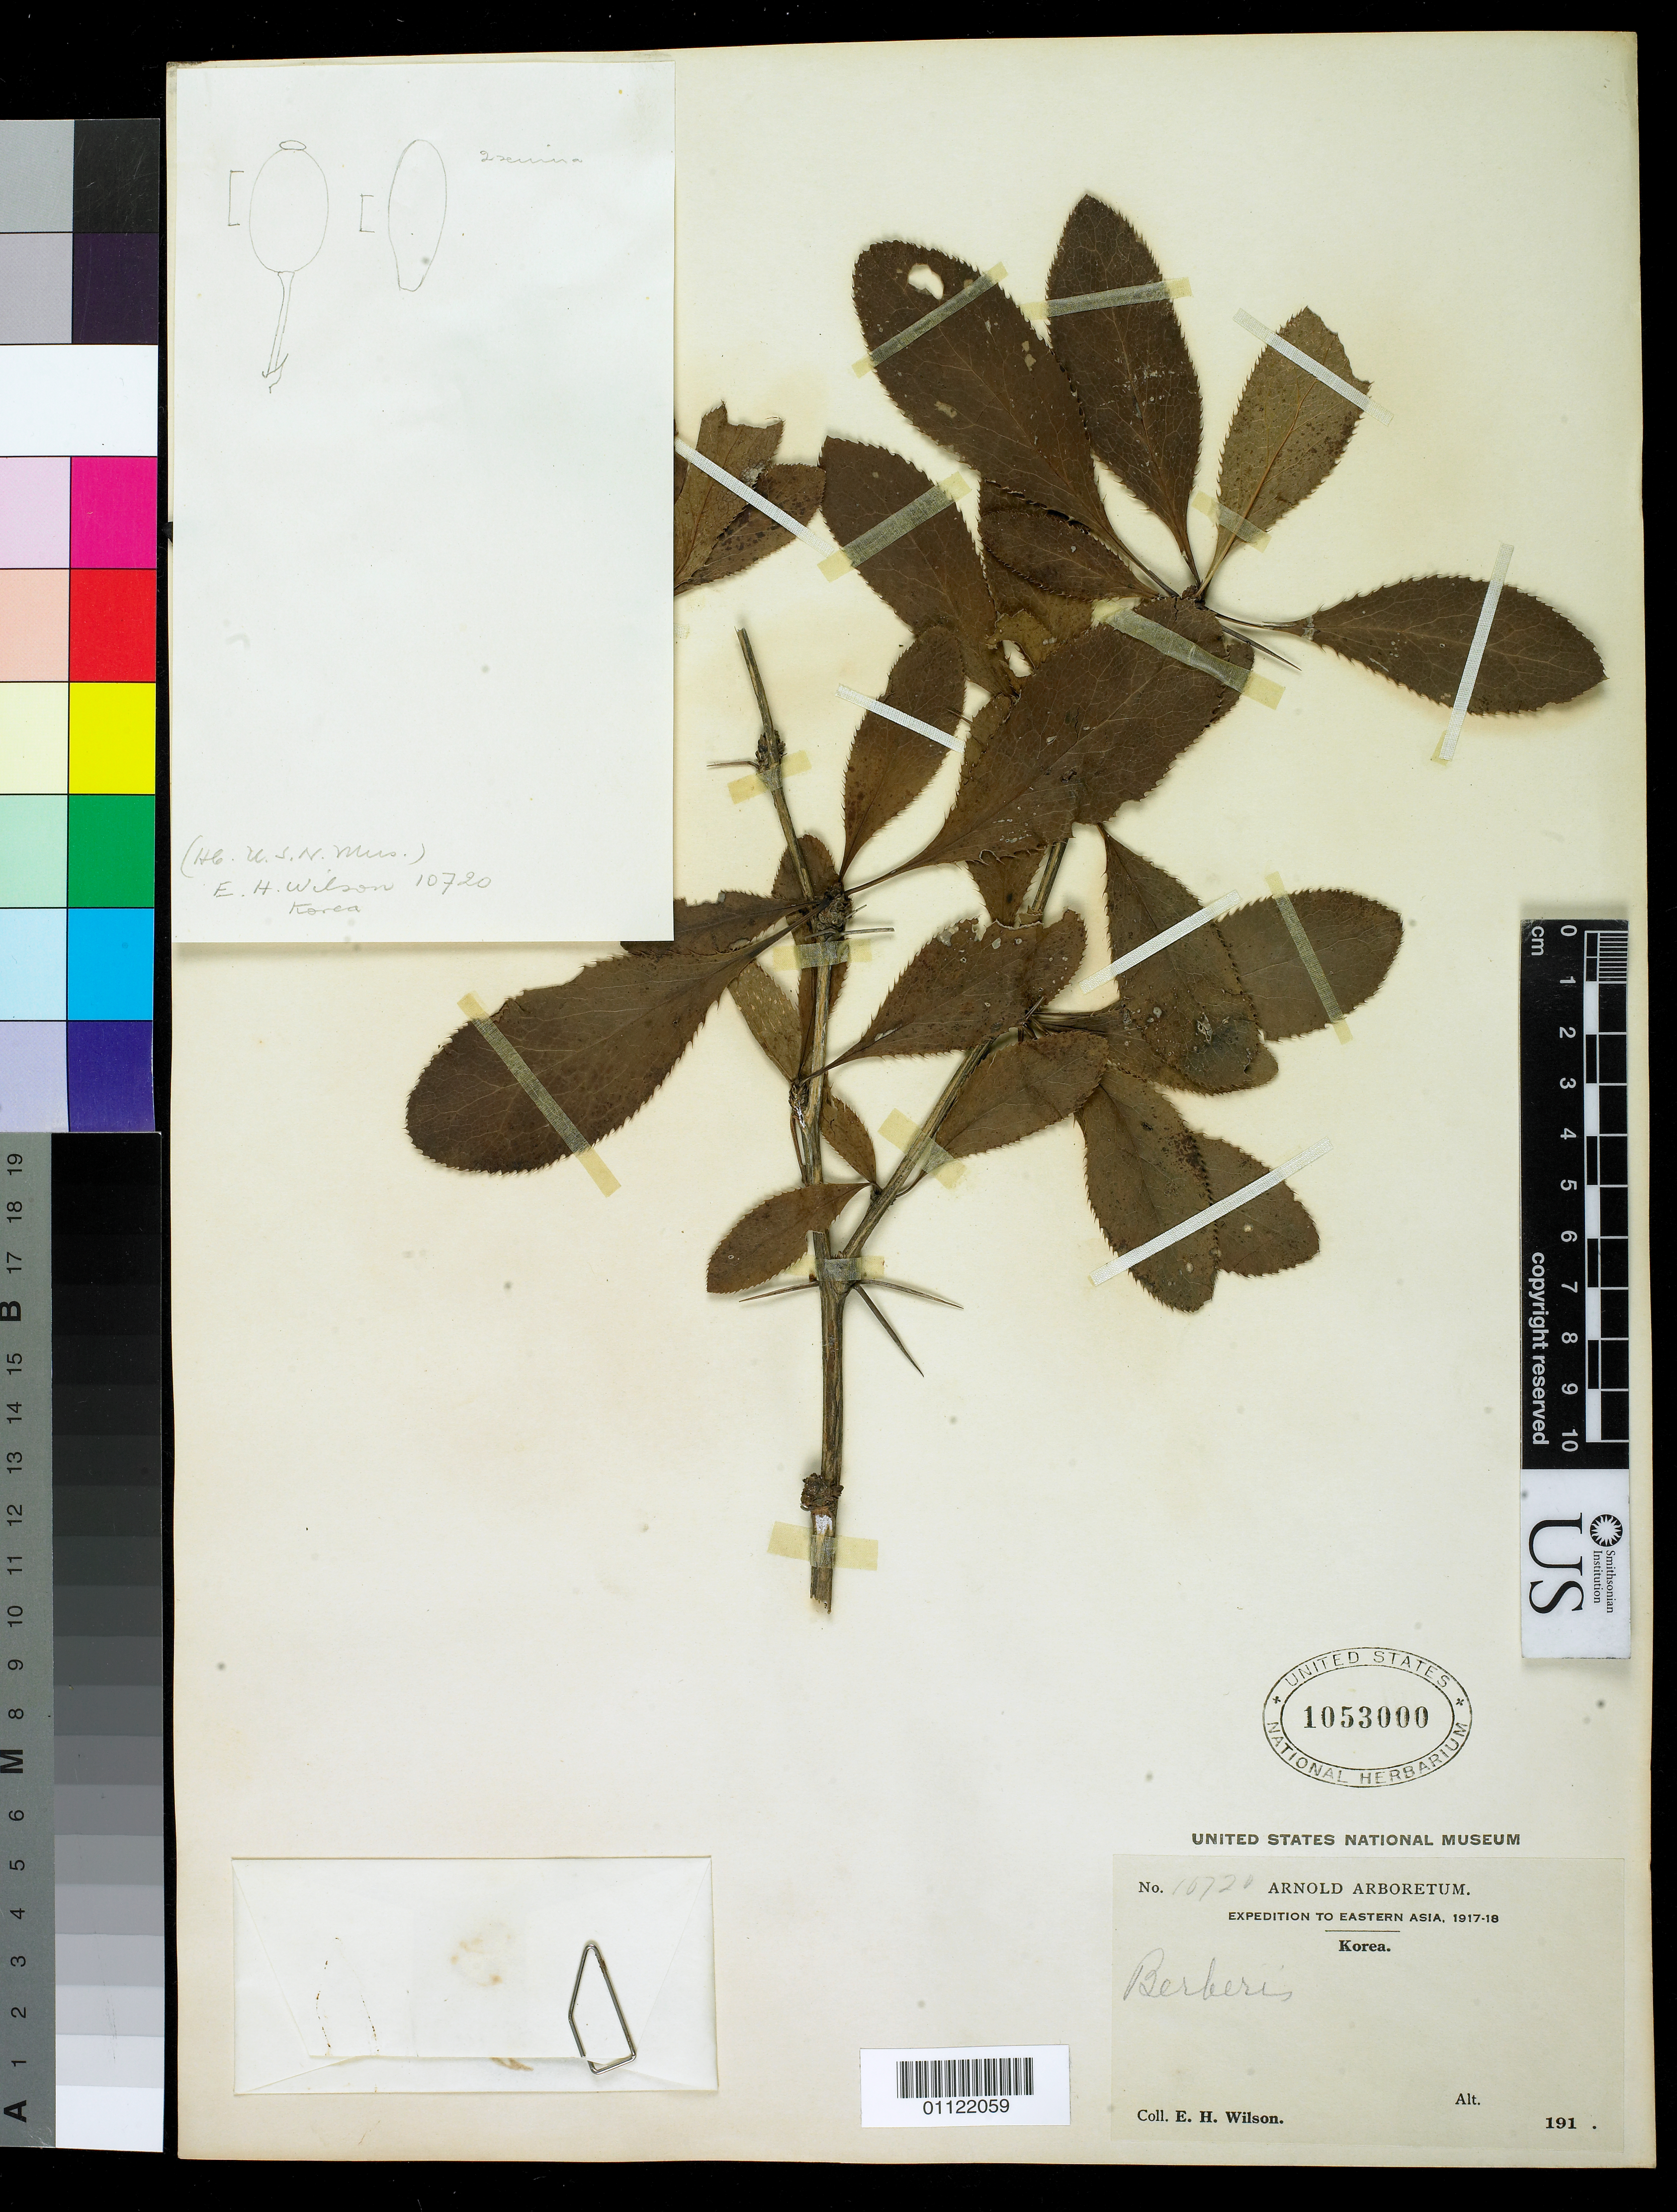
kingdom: Plantae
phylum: Tracheophyta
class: Magnoliopsida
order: Ranunculales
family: Berberidaceae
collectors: E. H. Wilson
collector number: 16720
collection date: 1917/1918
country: North Korea / South Korea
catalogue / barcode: US 1053000